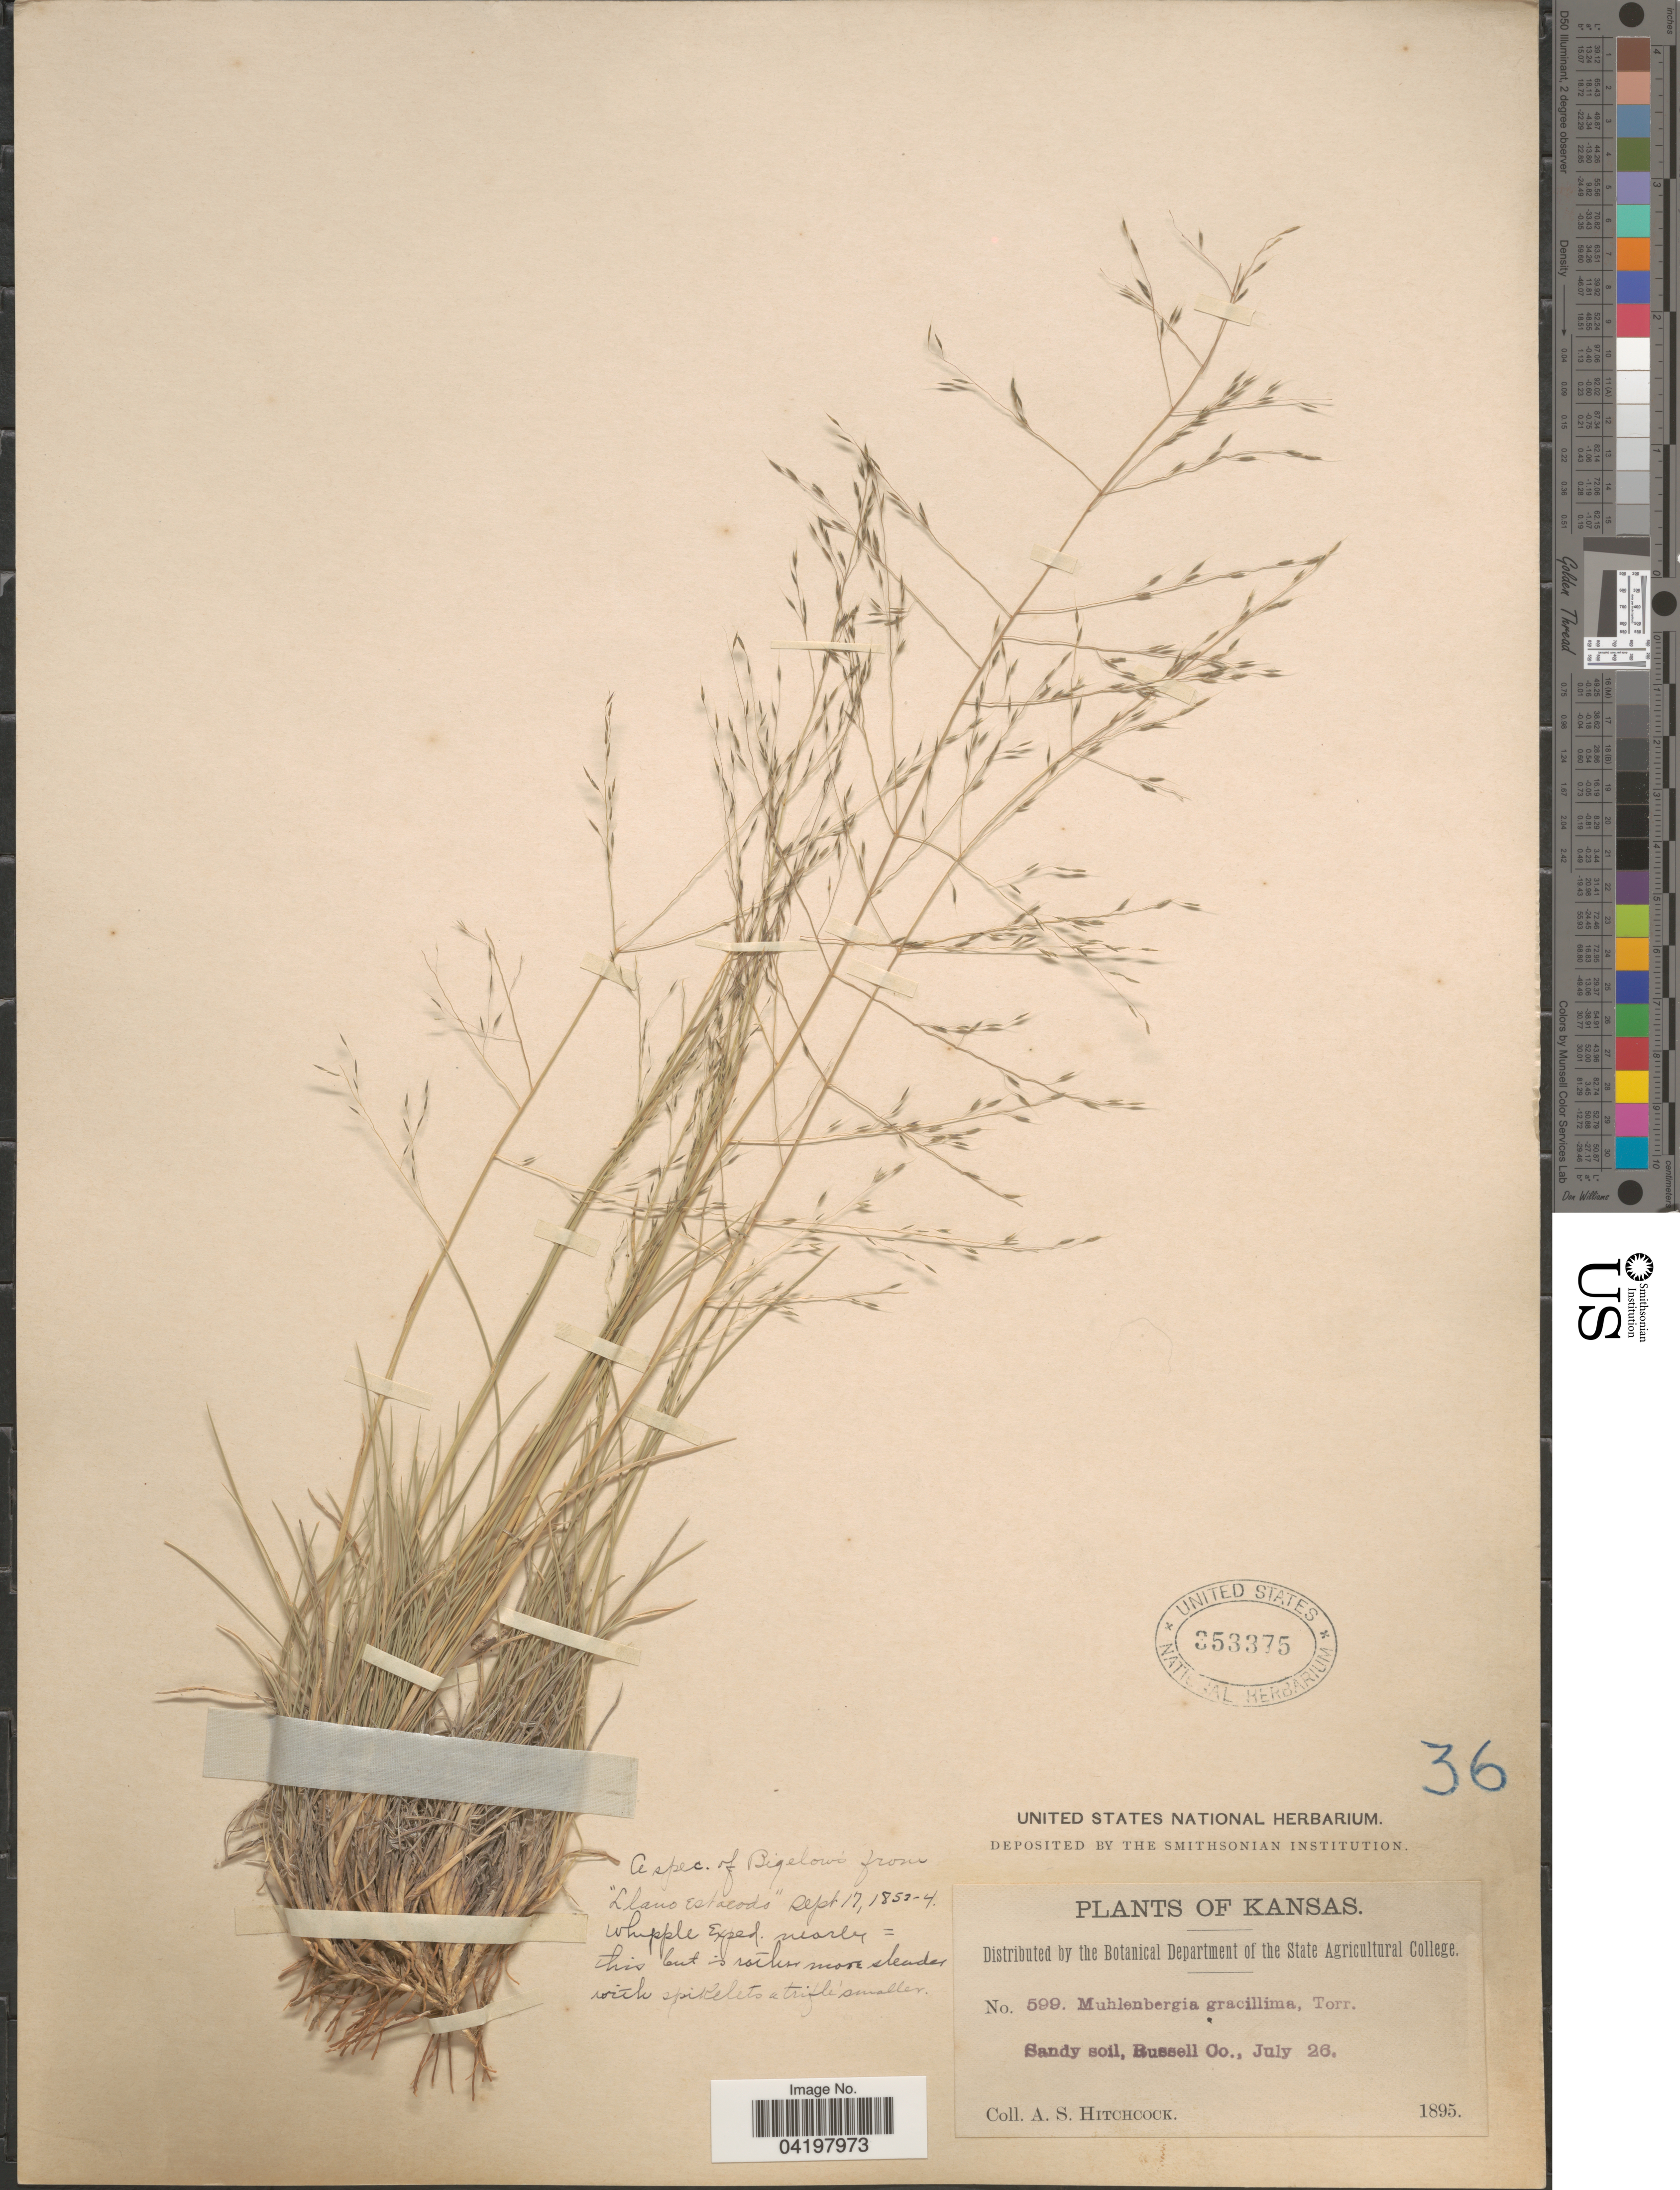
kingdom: Plantae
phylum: Tracheophyta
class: Liliopsida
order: Poales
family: Poaceae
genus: Muhlenbergia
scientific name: Muhlenbergia torreyi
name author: (Kunth) Hitchc. ex Bush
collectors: A. S. Hitchcock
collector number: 599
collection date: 1895-07-26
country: United States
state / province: Kansas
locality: Russell Co.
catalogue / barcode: US 353375